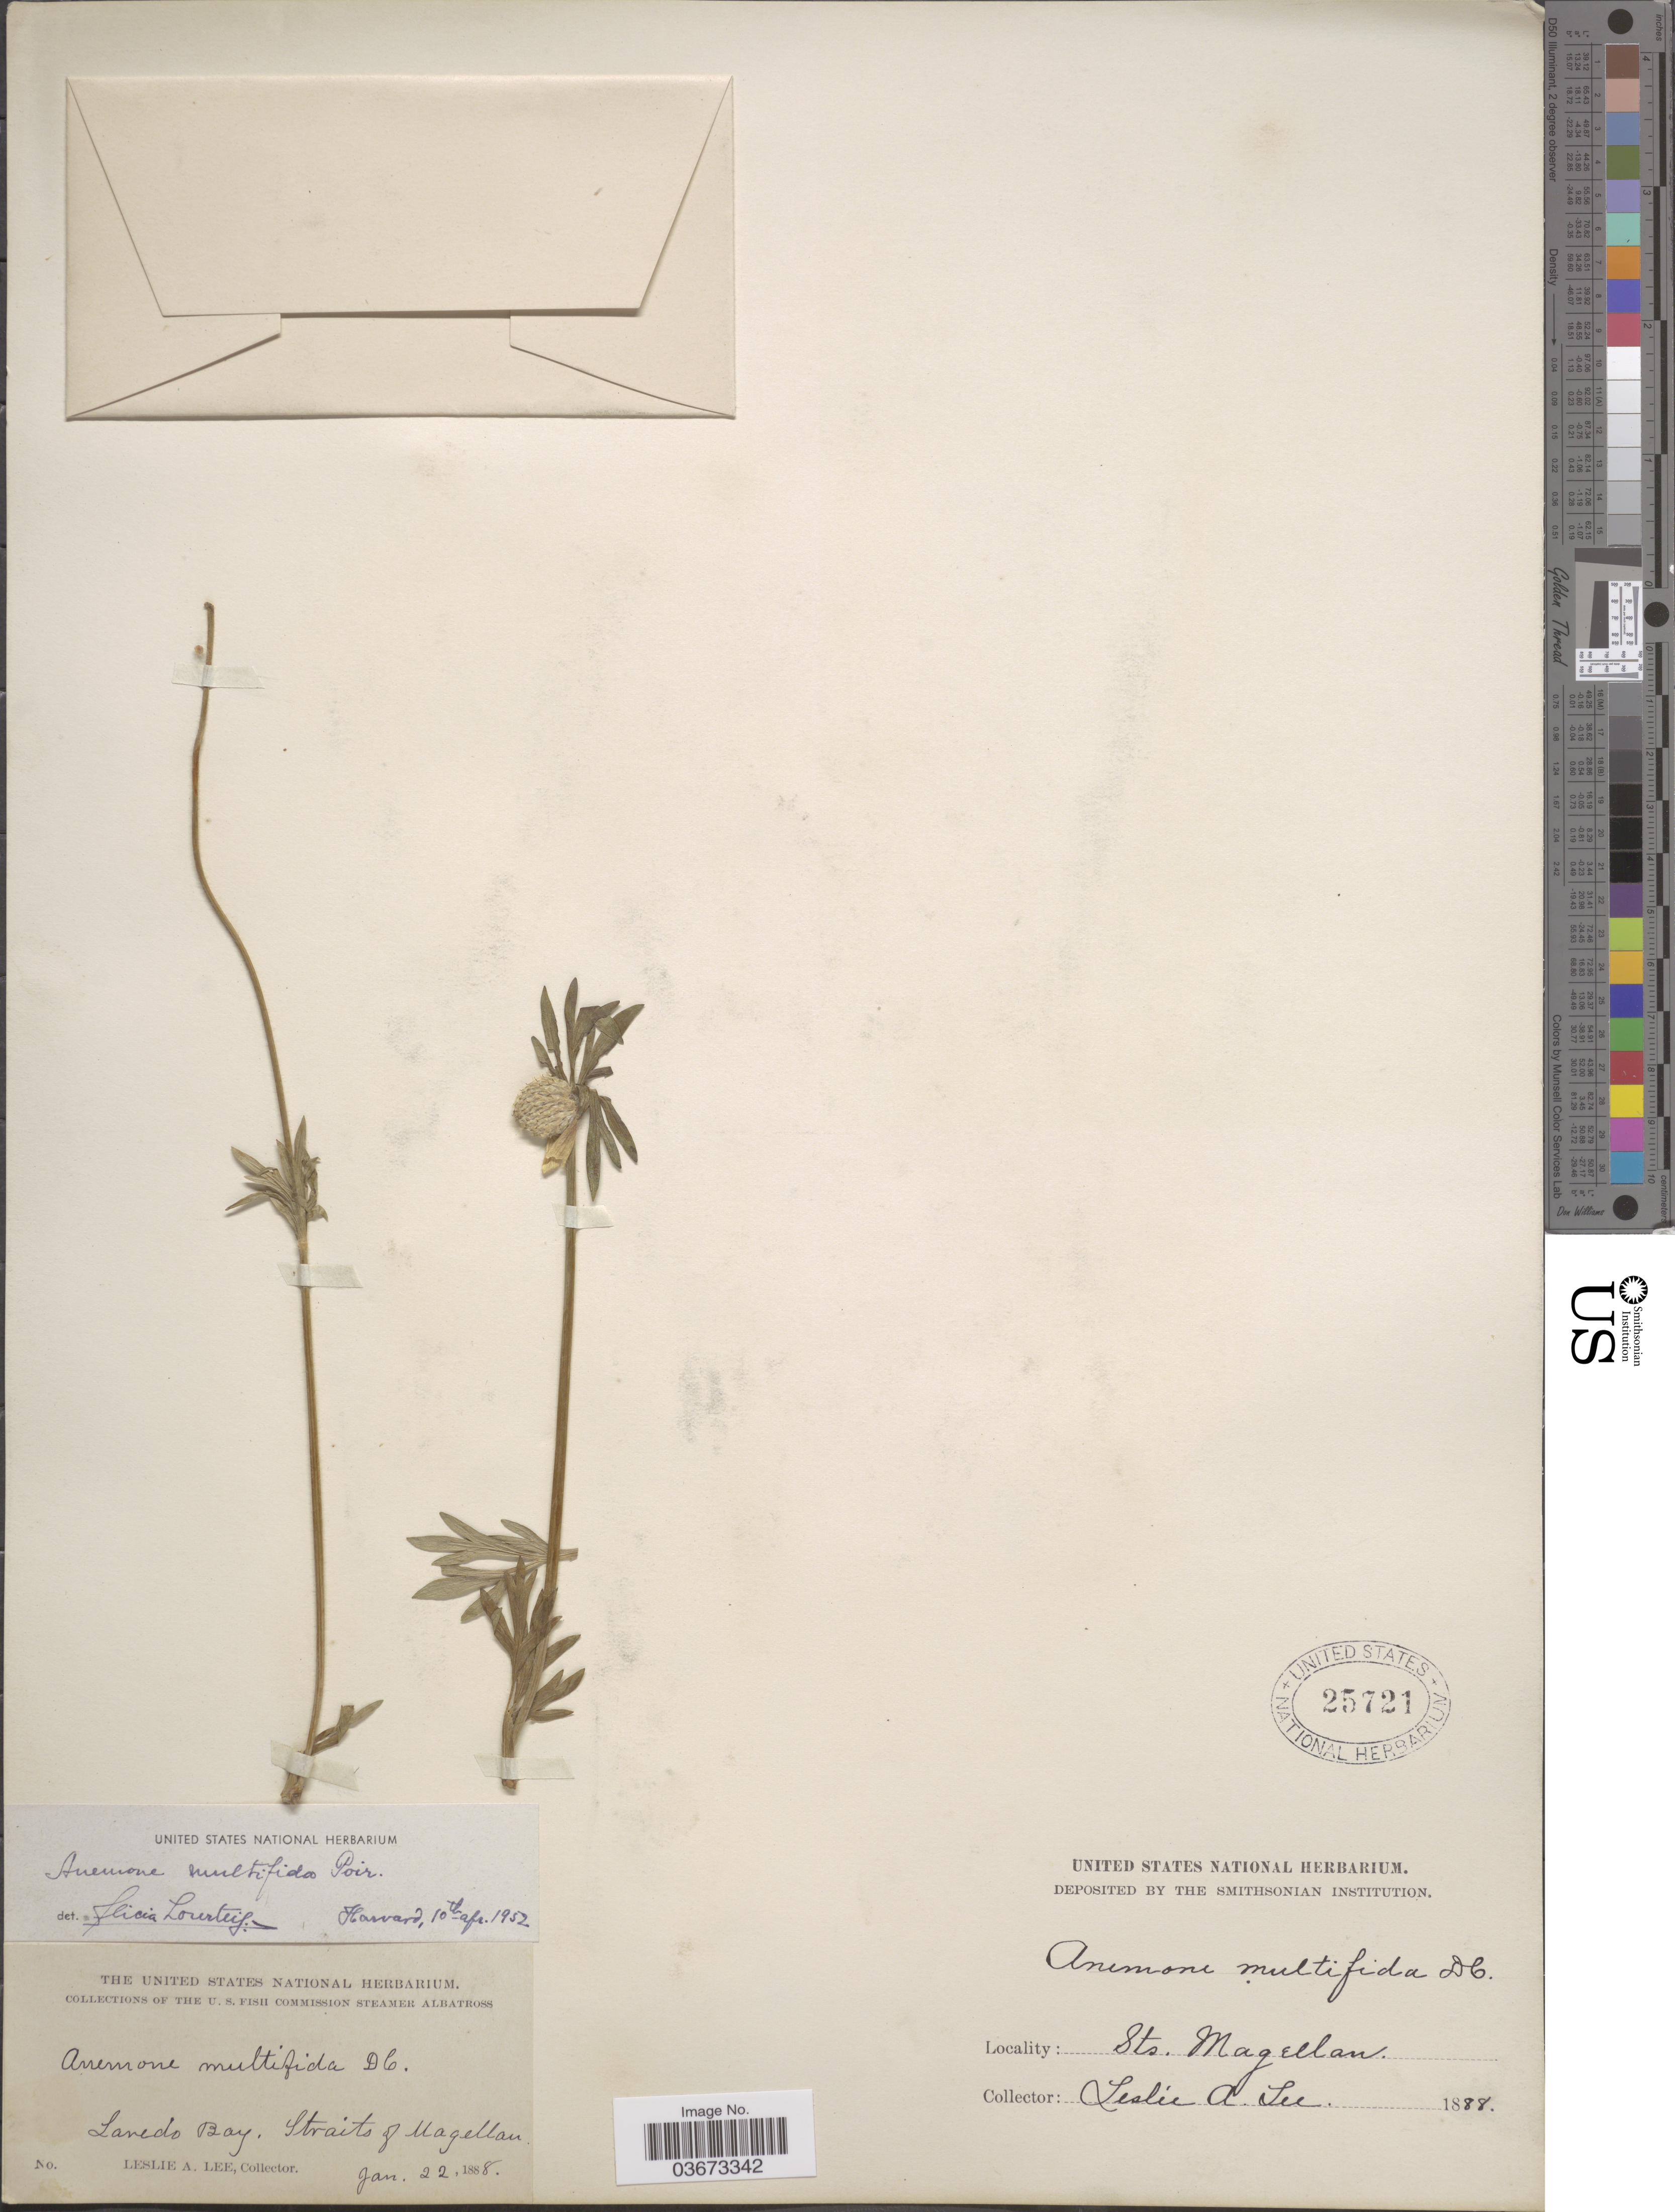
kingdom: Plantae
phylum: Tracheophyta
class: Magnoliopsida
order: Ranunculales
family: Ranunculaceae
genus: Anemone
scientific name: Anemone multifida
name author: Poir.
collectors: L. Lee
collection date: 1888-01-22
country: Chile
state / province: Magallanes y de la Antártica Chilena (XII)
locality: Laredo Bay. Straits of Magellan.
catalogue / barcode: US 25721